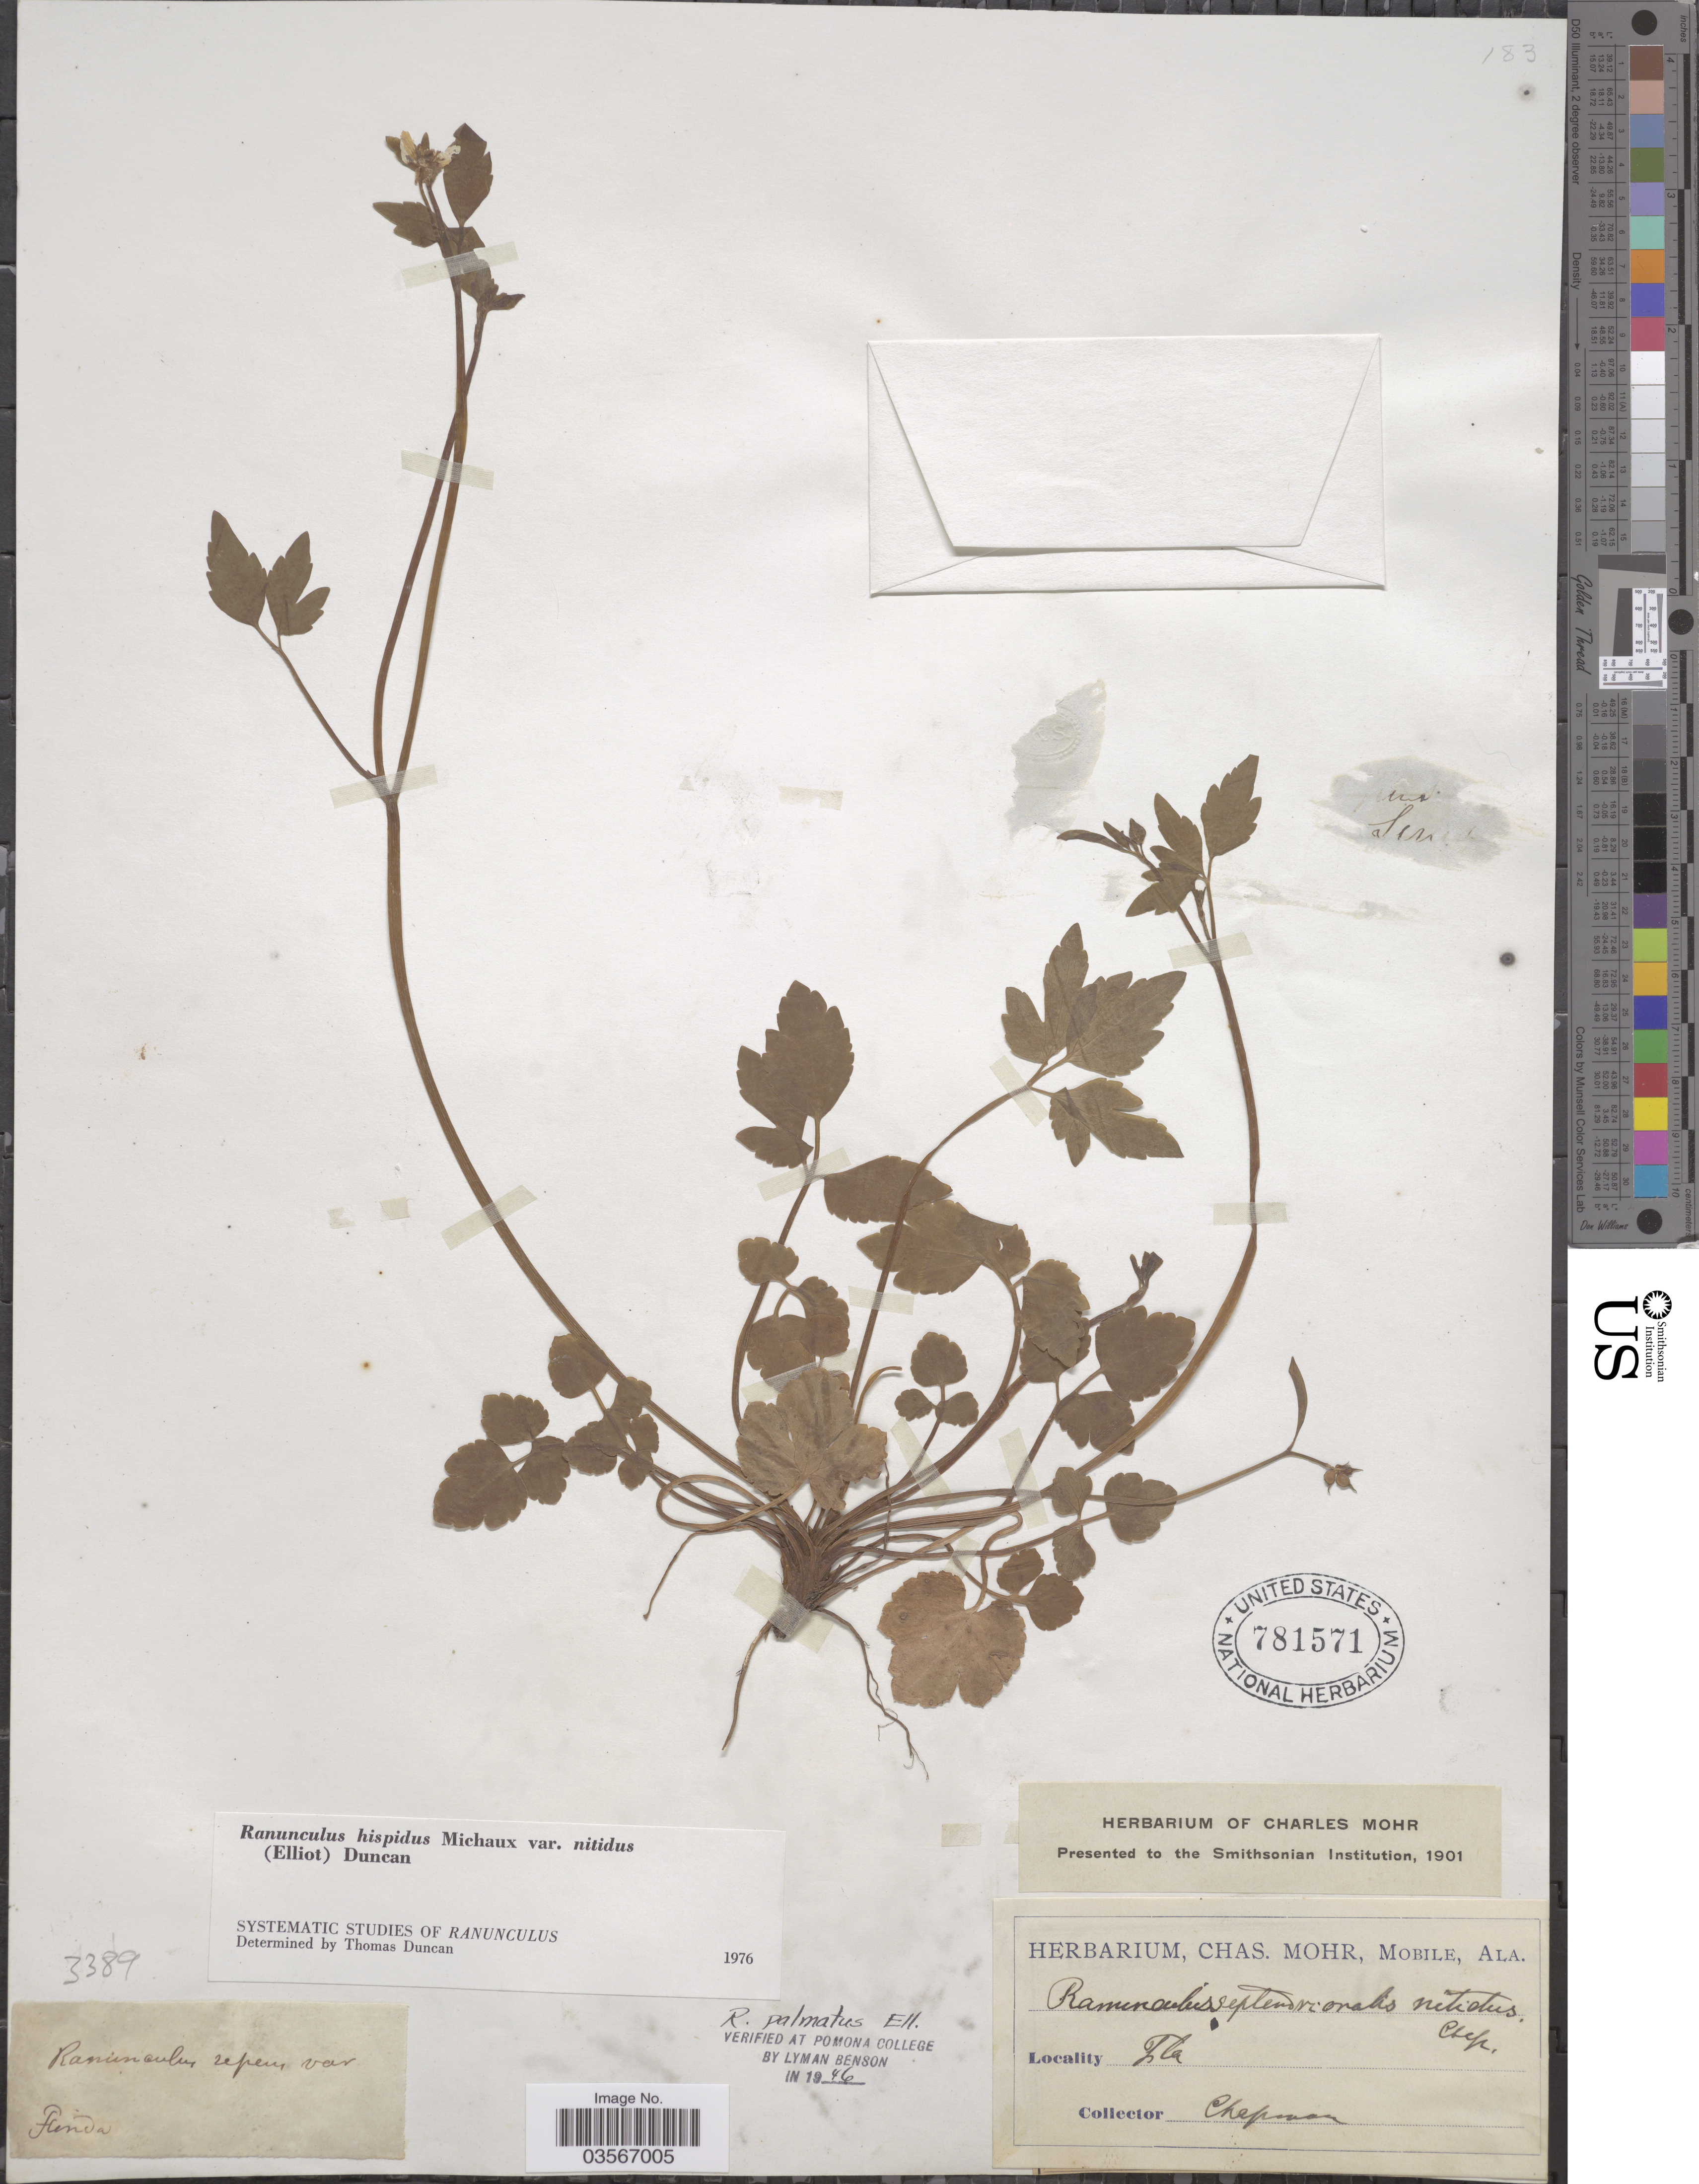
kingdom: Plantae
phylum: Tracheophyta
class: Magnoliopsida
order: Ranunculales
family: Ranunculaceae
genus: Ranunculus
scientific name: Ranunculus hispidus var. nitidus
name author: (Chapm.) T. Duncan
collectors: A. Chapman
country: United States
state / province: Florida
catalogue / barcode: US 781571